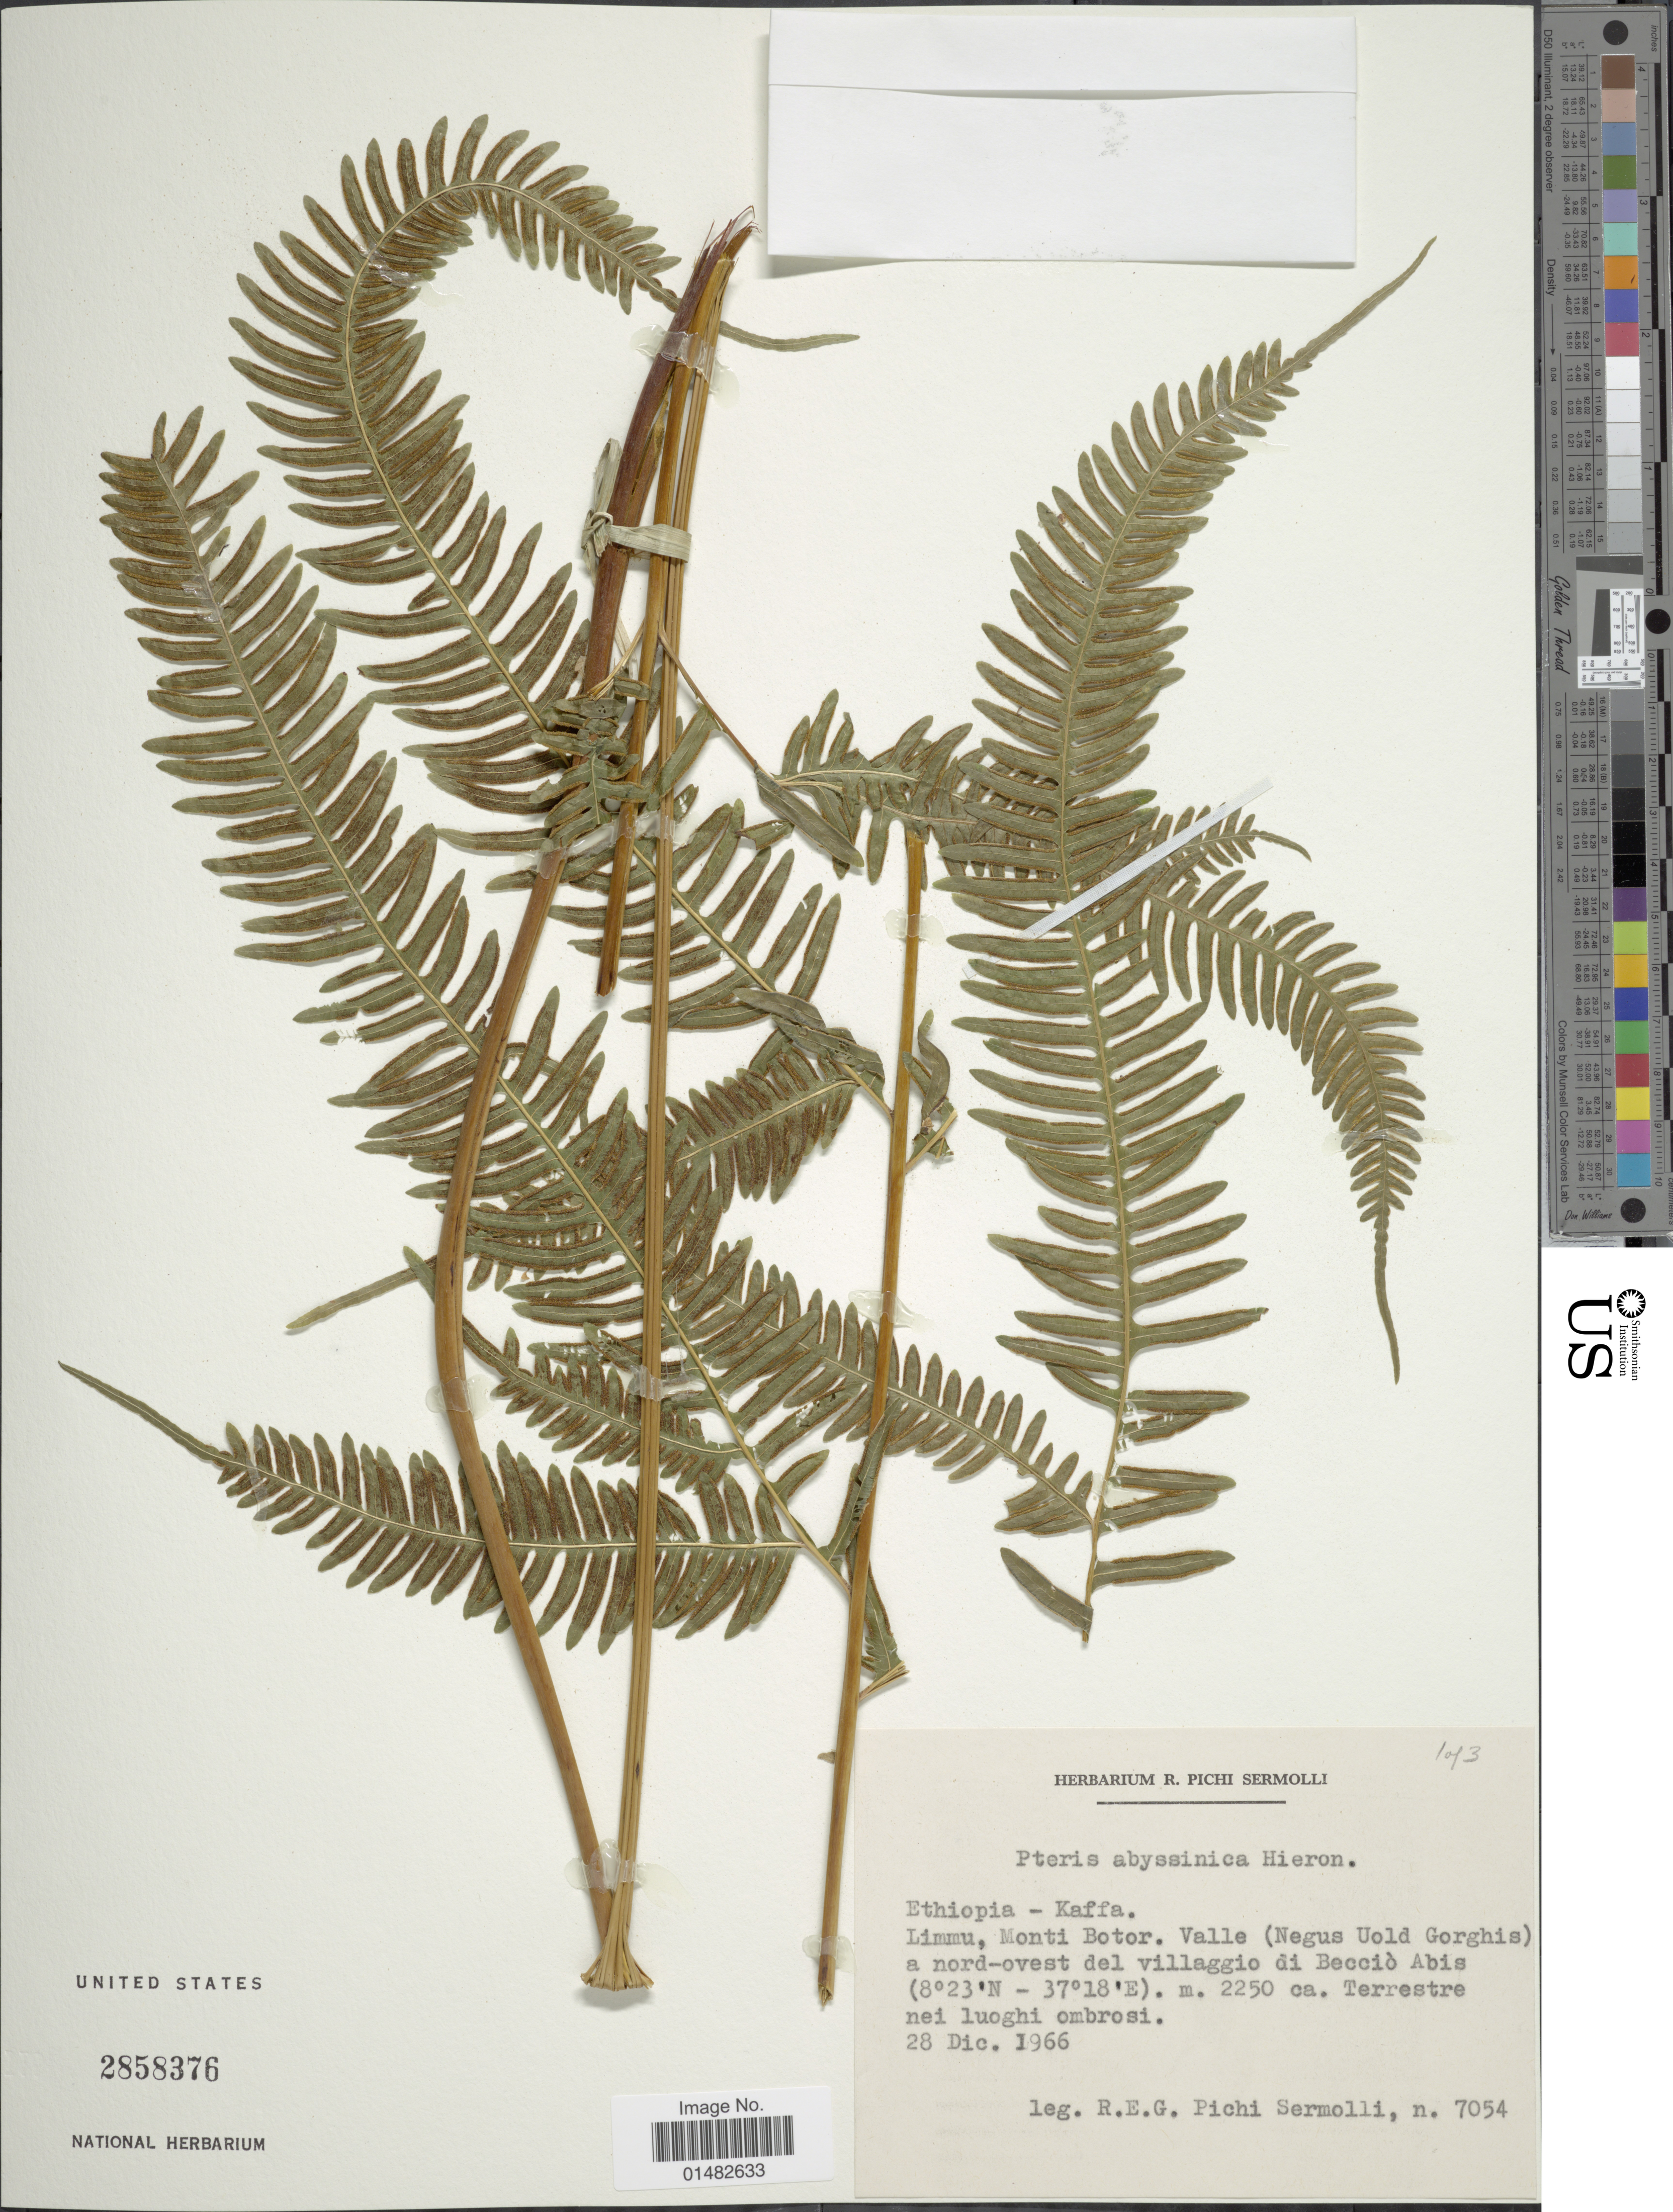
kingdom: Plantae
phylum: Tracheophyta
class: Polypodiopsida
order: Polypodiales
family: Pteridaceae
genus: Pteris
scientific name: Pteris abyssinica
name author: Hieron.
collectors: R. E. Pichi-Sermolli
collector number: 7054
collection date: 1966-12-28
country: Ethiopia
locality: Kaffa, Limmu, Monti Botor, Valle (Negus Uold Gorghis) a nord-ovest del villaggio di Beccio Abis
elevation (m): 2250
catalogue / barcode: US 2858376